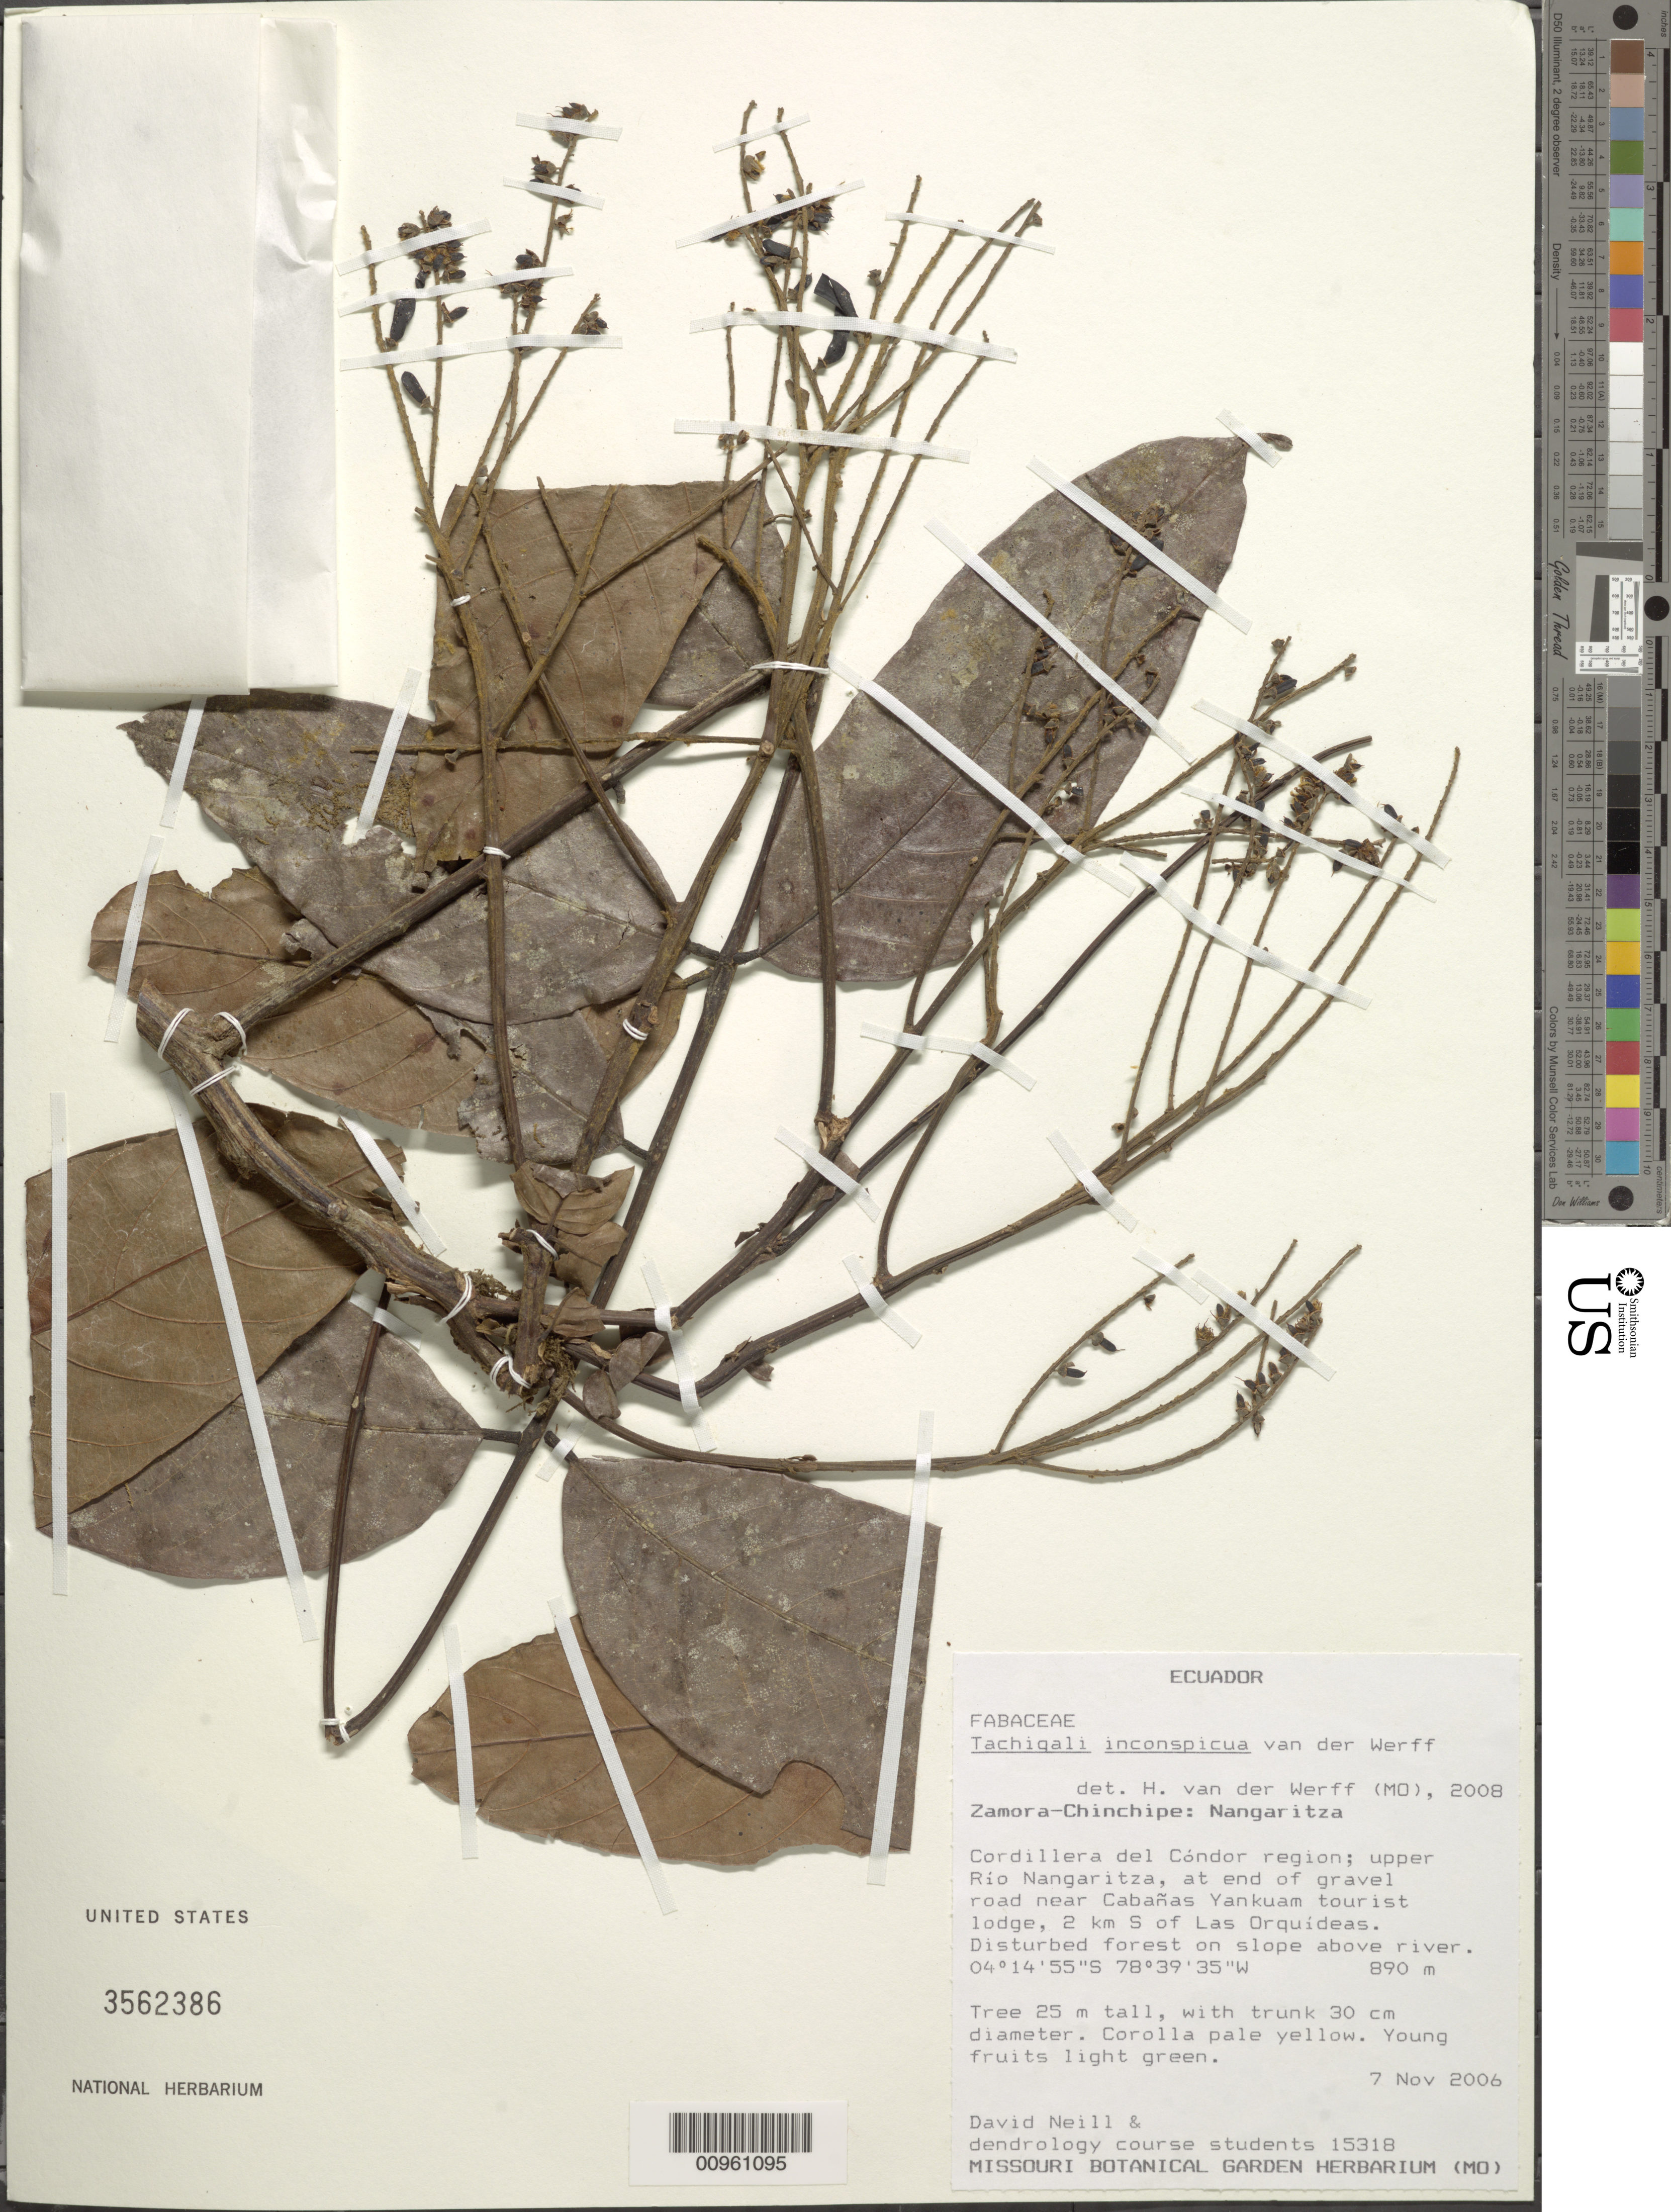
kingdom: Plantae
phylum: Tracheophyta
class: Magnoliopsida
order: Fabales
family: Fabaceae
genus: Tachigali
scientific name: Tachigali inconspicua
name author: van der Werff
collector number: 15318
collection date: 2006-11-07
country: Ecuador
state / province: Zamora-Chinchipe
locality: Nagnaritza; cordillera del Condor region, upper Rio Nangaritza, 2 km S of Las Orquideas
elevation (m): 890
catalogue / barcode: US 3562386